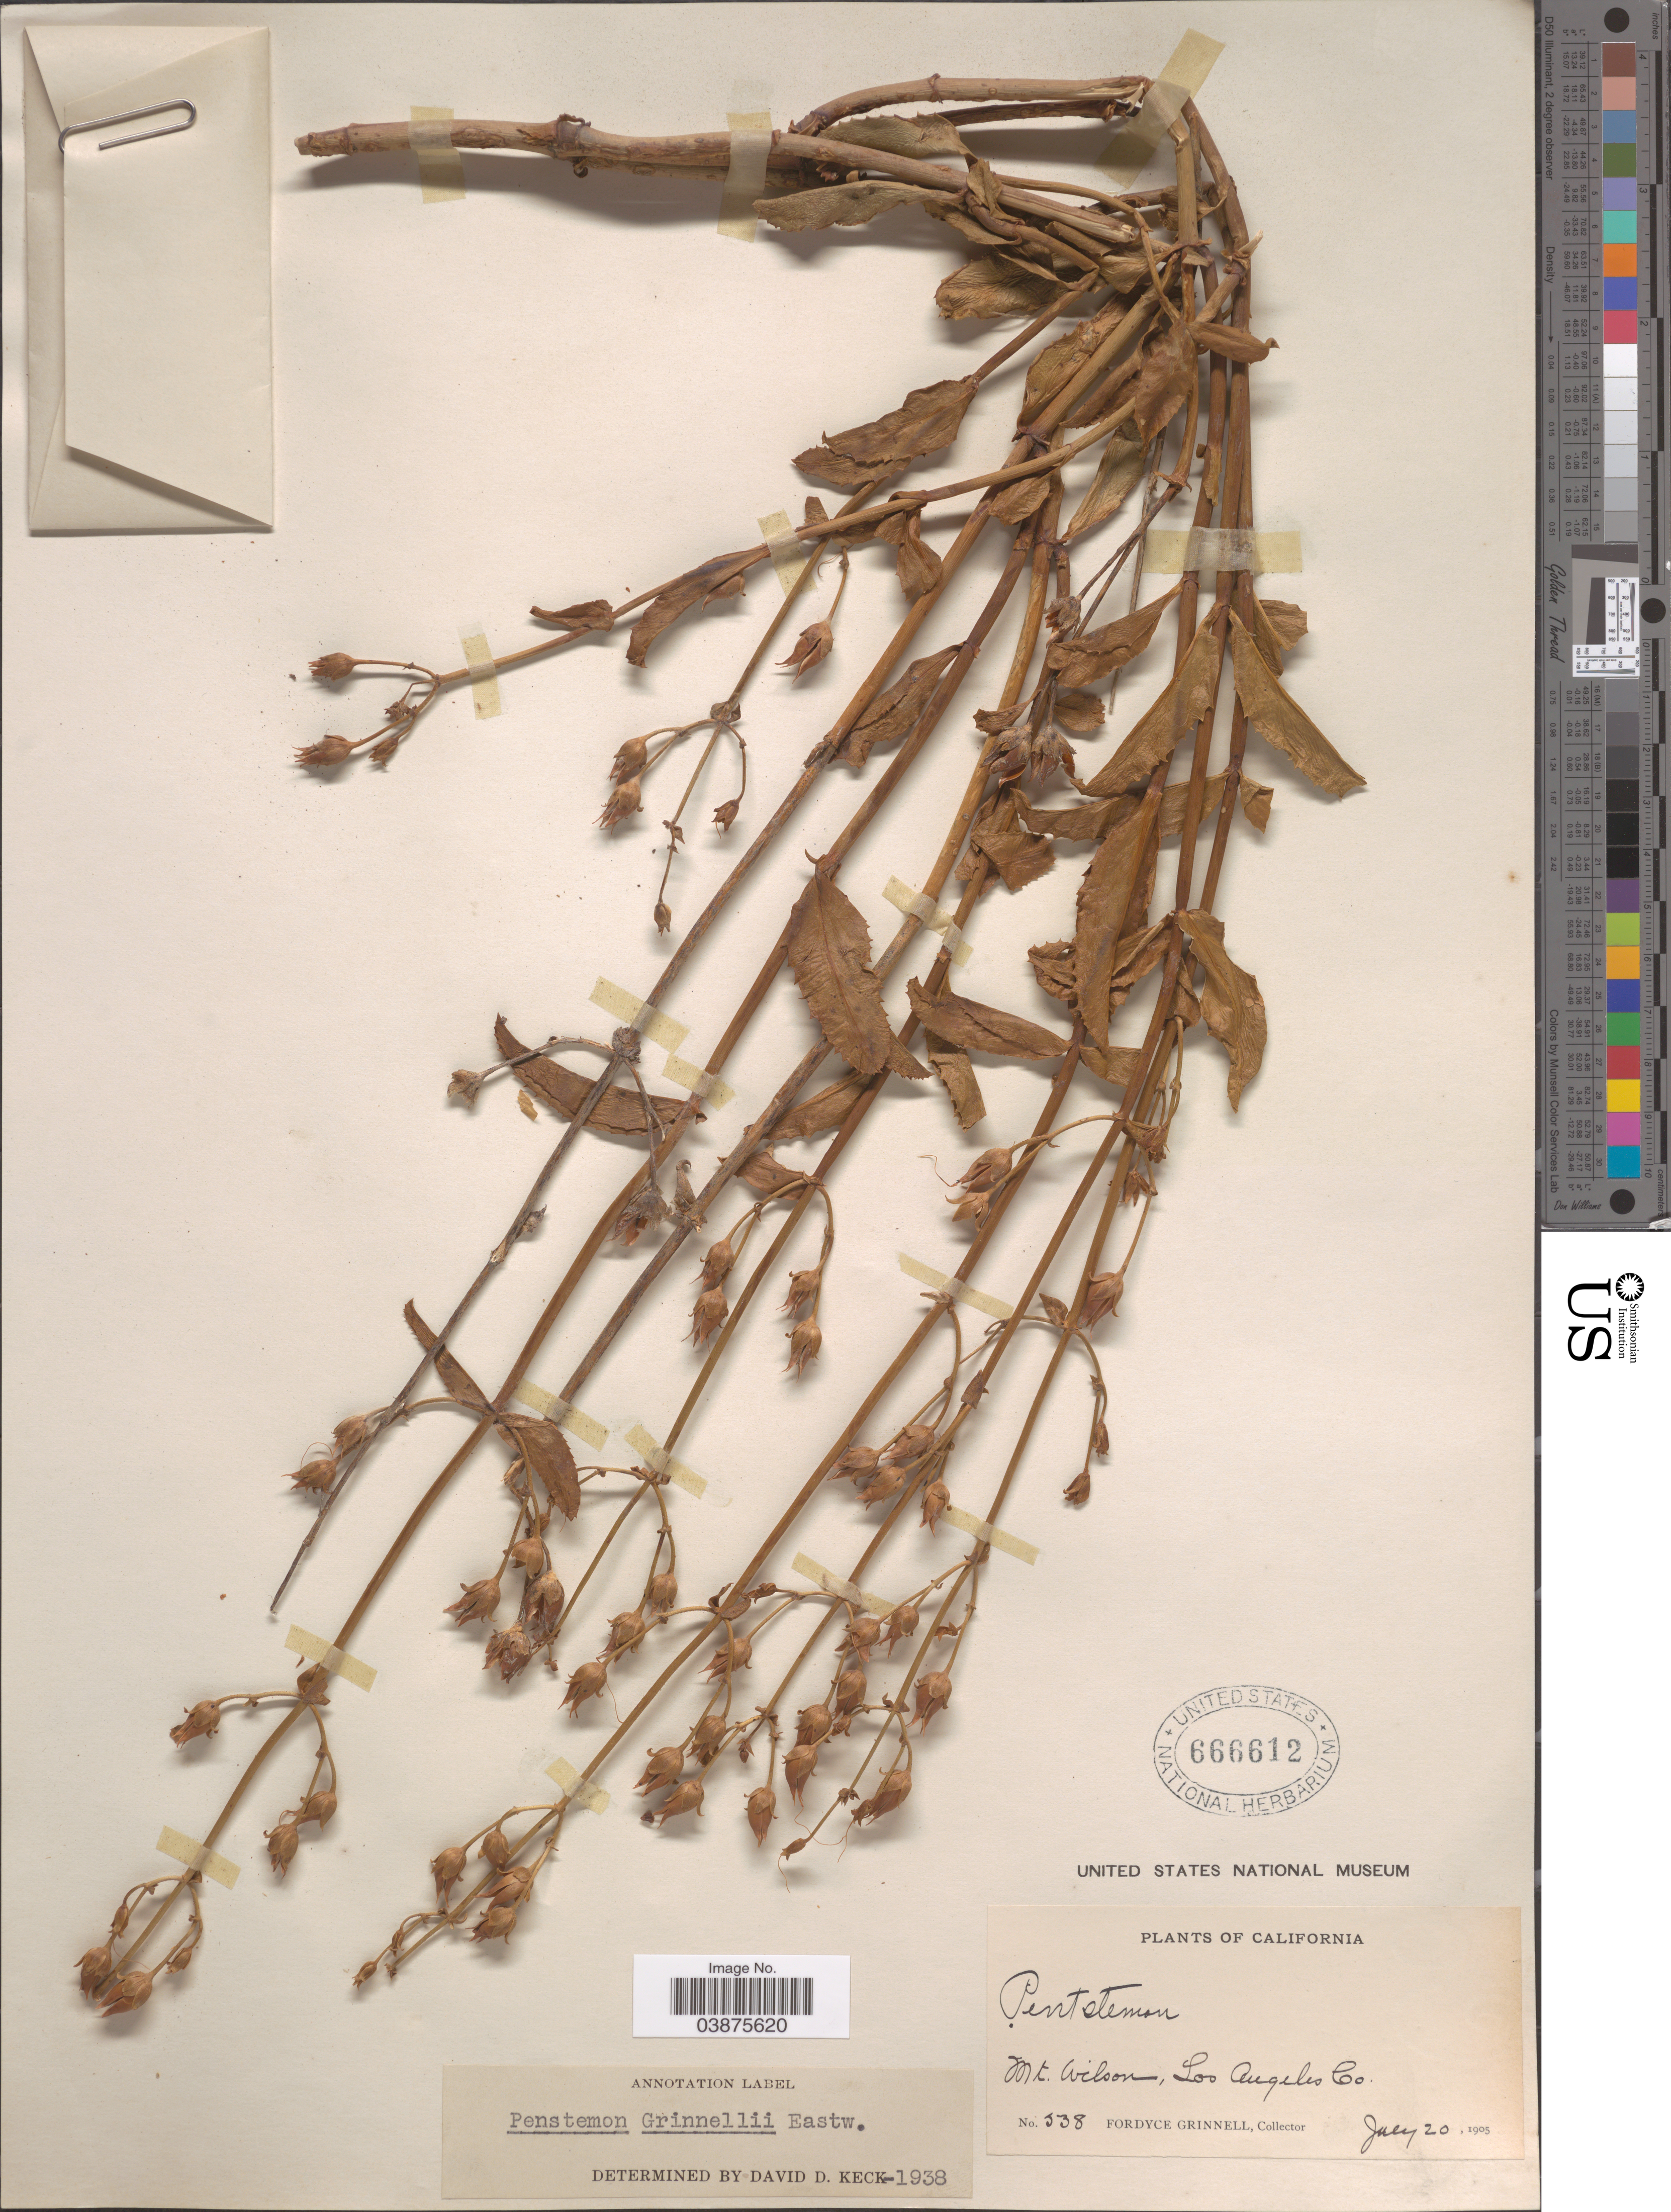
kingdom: Plantae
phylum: Tracheophyta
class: Magnoliopsida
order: Lamiales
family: Plantaginaceae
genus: Penstemon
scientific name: Penstemon grinnellii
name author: Eastw.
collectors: F. Grinnell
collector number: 538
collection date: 1905-07-20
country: United States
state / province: California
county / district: Los Angeles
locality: Mt. Wilson, Los Angeles Co.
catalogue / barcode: US 666612